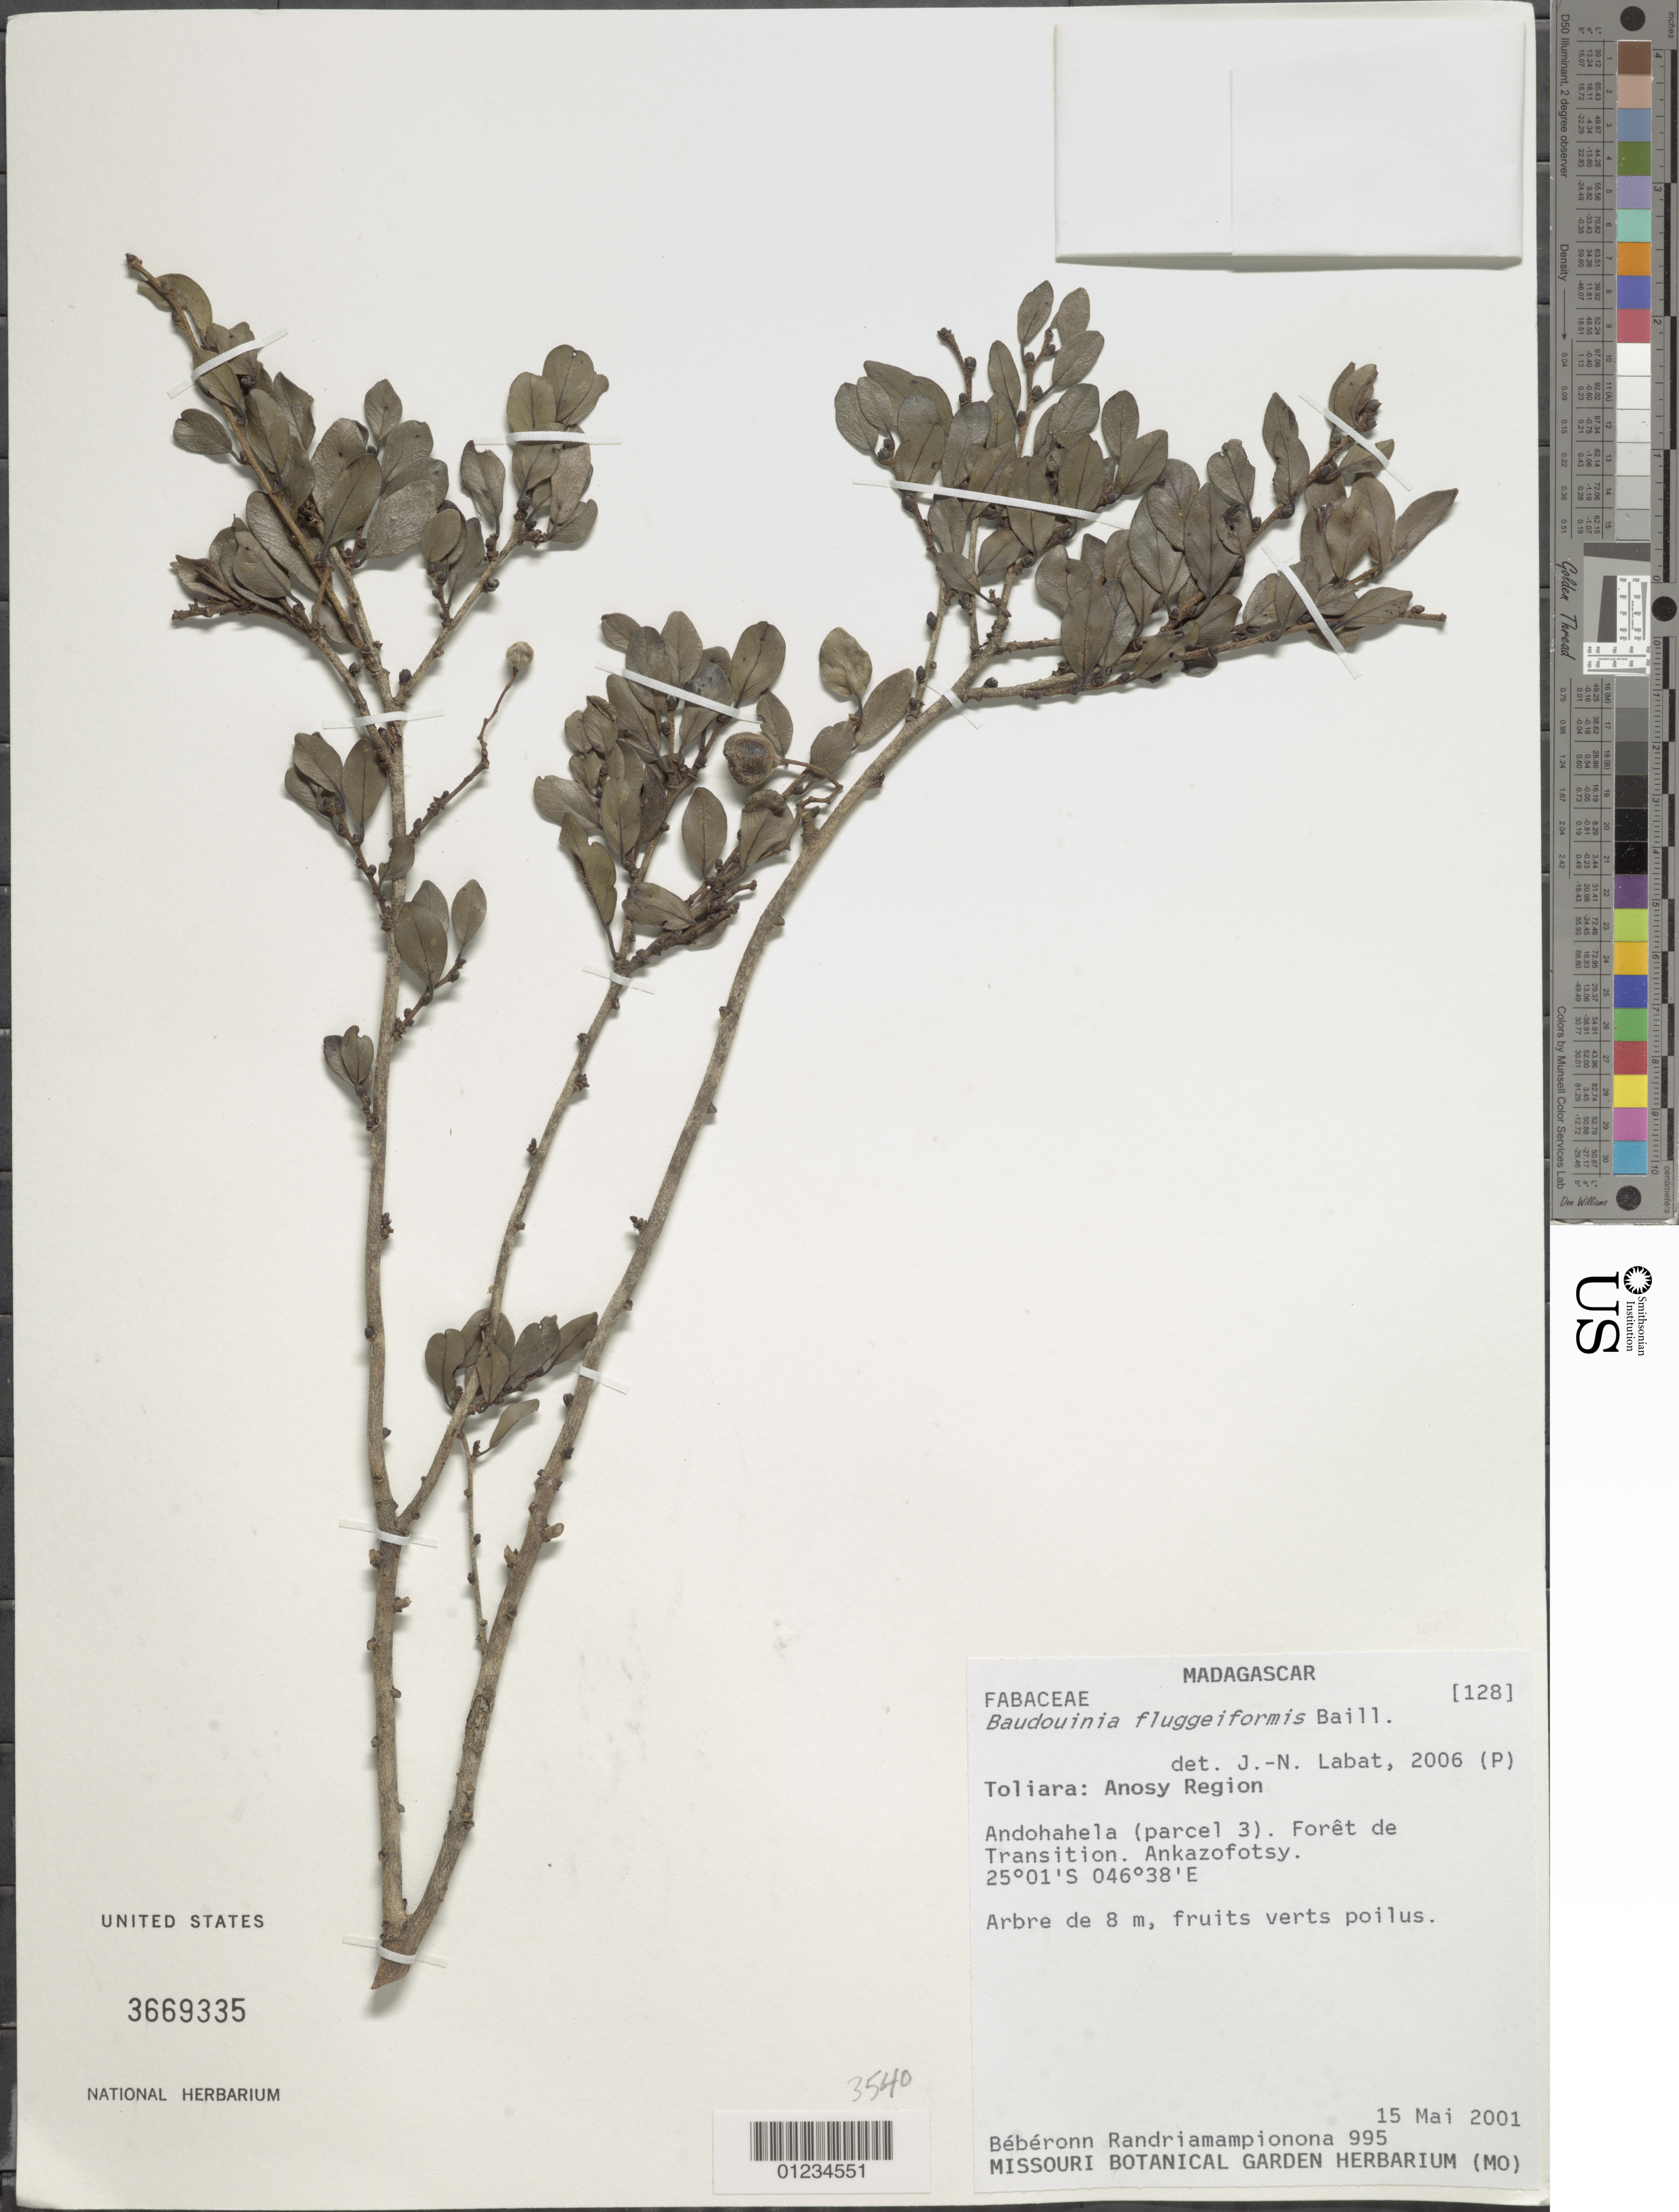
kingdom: Plantae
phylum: Tracheophyta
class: Magnoliopsida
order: Fabales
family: Fabaceae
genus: Baudouinia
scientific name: Baudouinia fluggeiformis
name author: Baill.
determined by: Labat, J.-N.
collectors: B. Randriamampionona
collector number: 995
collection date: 2001-05-15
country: Madagascar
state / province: Anosy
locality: Anosy Region. Andohahela (parcel 3). Foret de Transition. Ankazofotsy.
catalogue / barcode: US 3669335